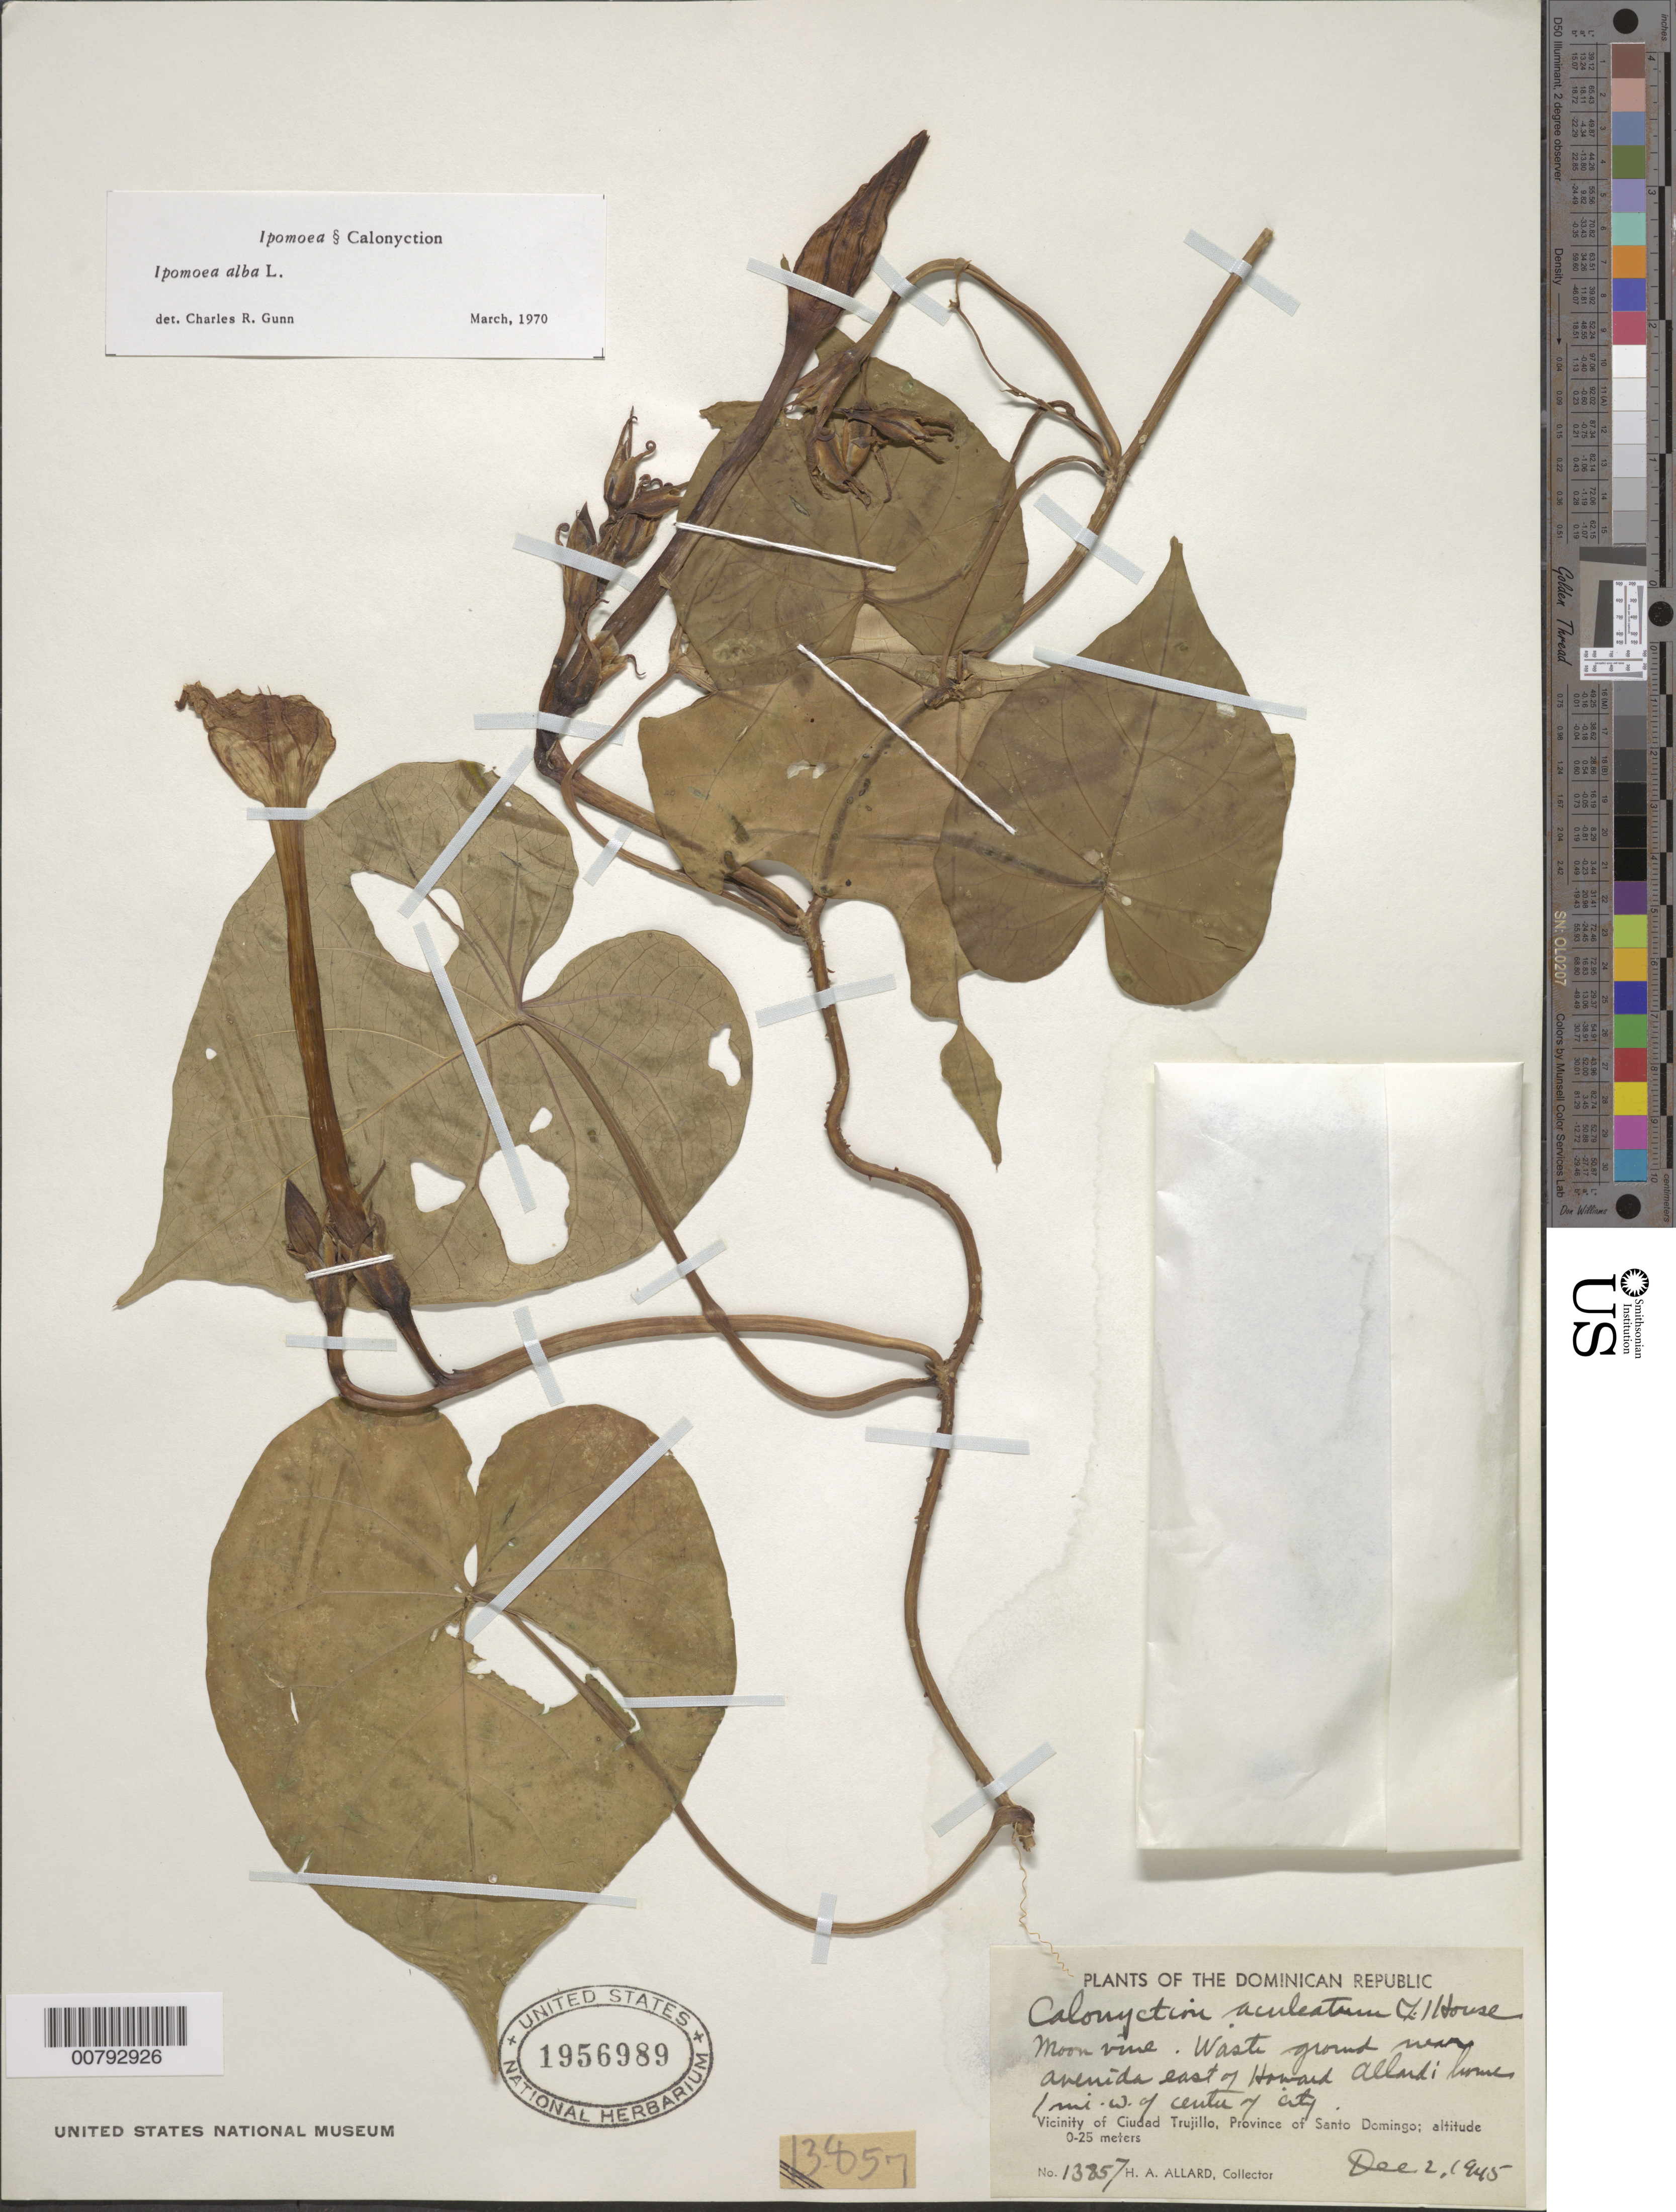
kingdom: Plantae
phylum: Tracheophyta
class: Magnoliopsida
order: Solanales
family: Convolvulaceae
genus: Ipomoea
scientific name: Ipomoea alba L.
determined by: Gunn, C. R., (BARC), United States Department of Agriculture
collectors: H. A. Allard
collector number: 13857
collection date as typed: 02 Dec 1945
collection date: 1945-12-02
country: Dominican Republic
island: Hispaniola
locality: Province of Santo Domingo, vicinity of Ciudad Trujillo, near avenida east of Howard Allard's home, 1 mile west of center of city.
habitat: Waste ground.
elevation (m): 0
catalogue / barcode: US 1956989